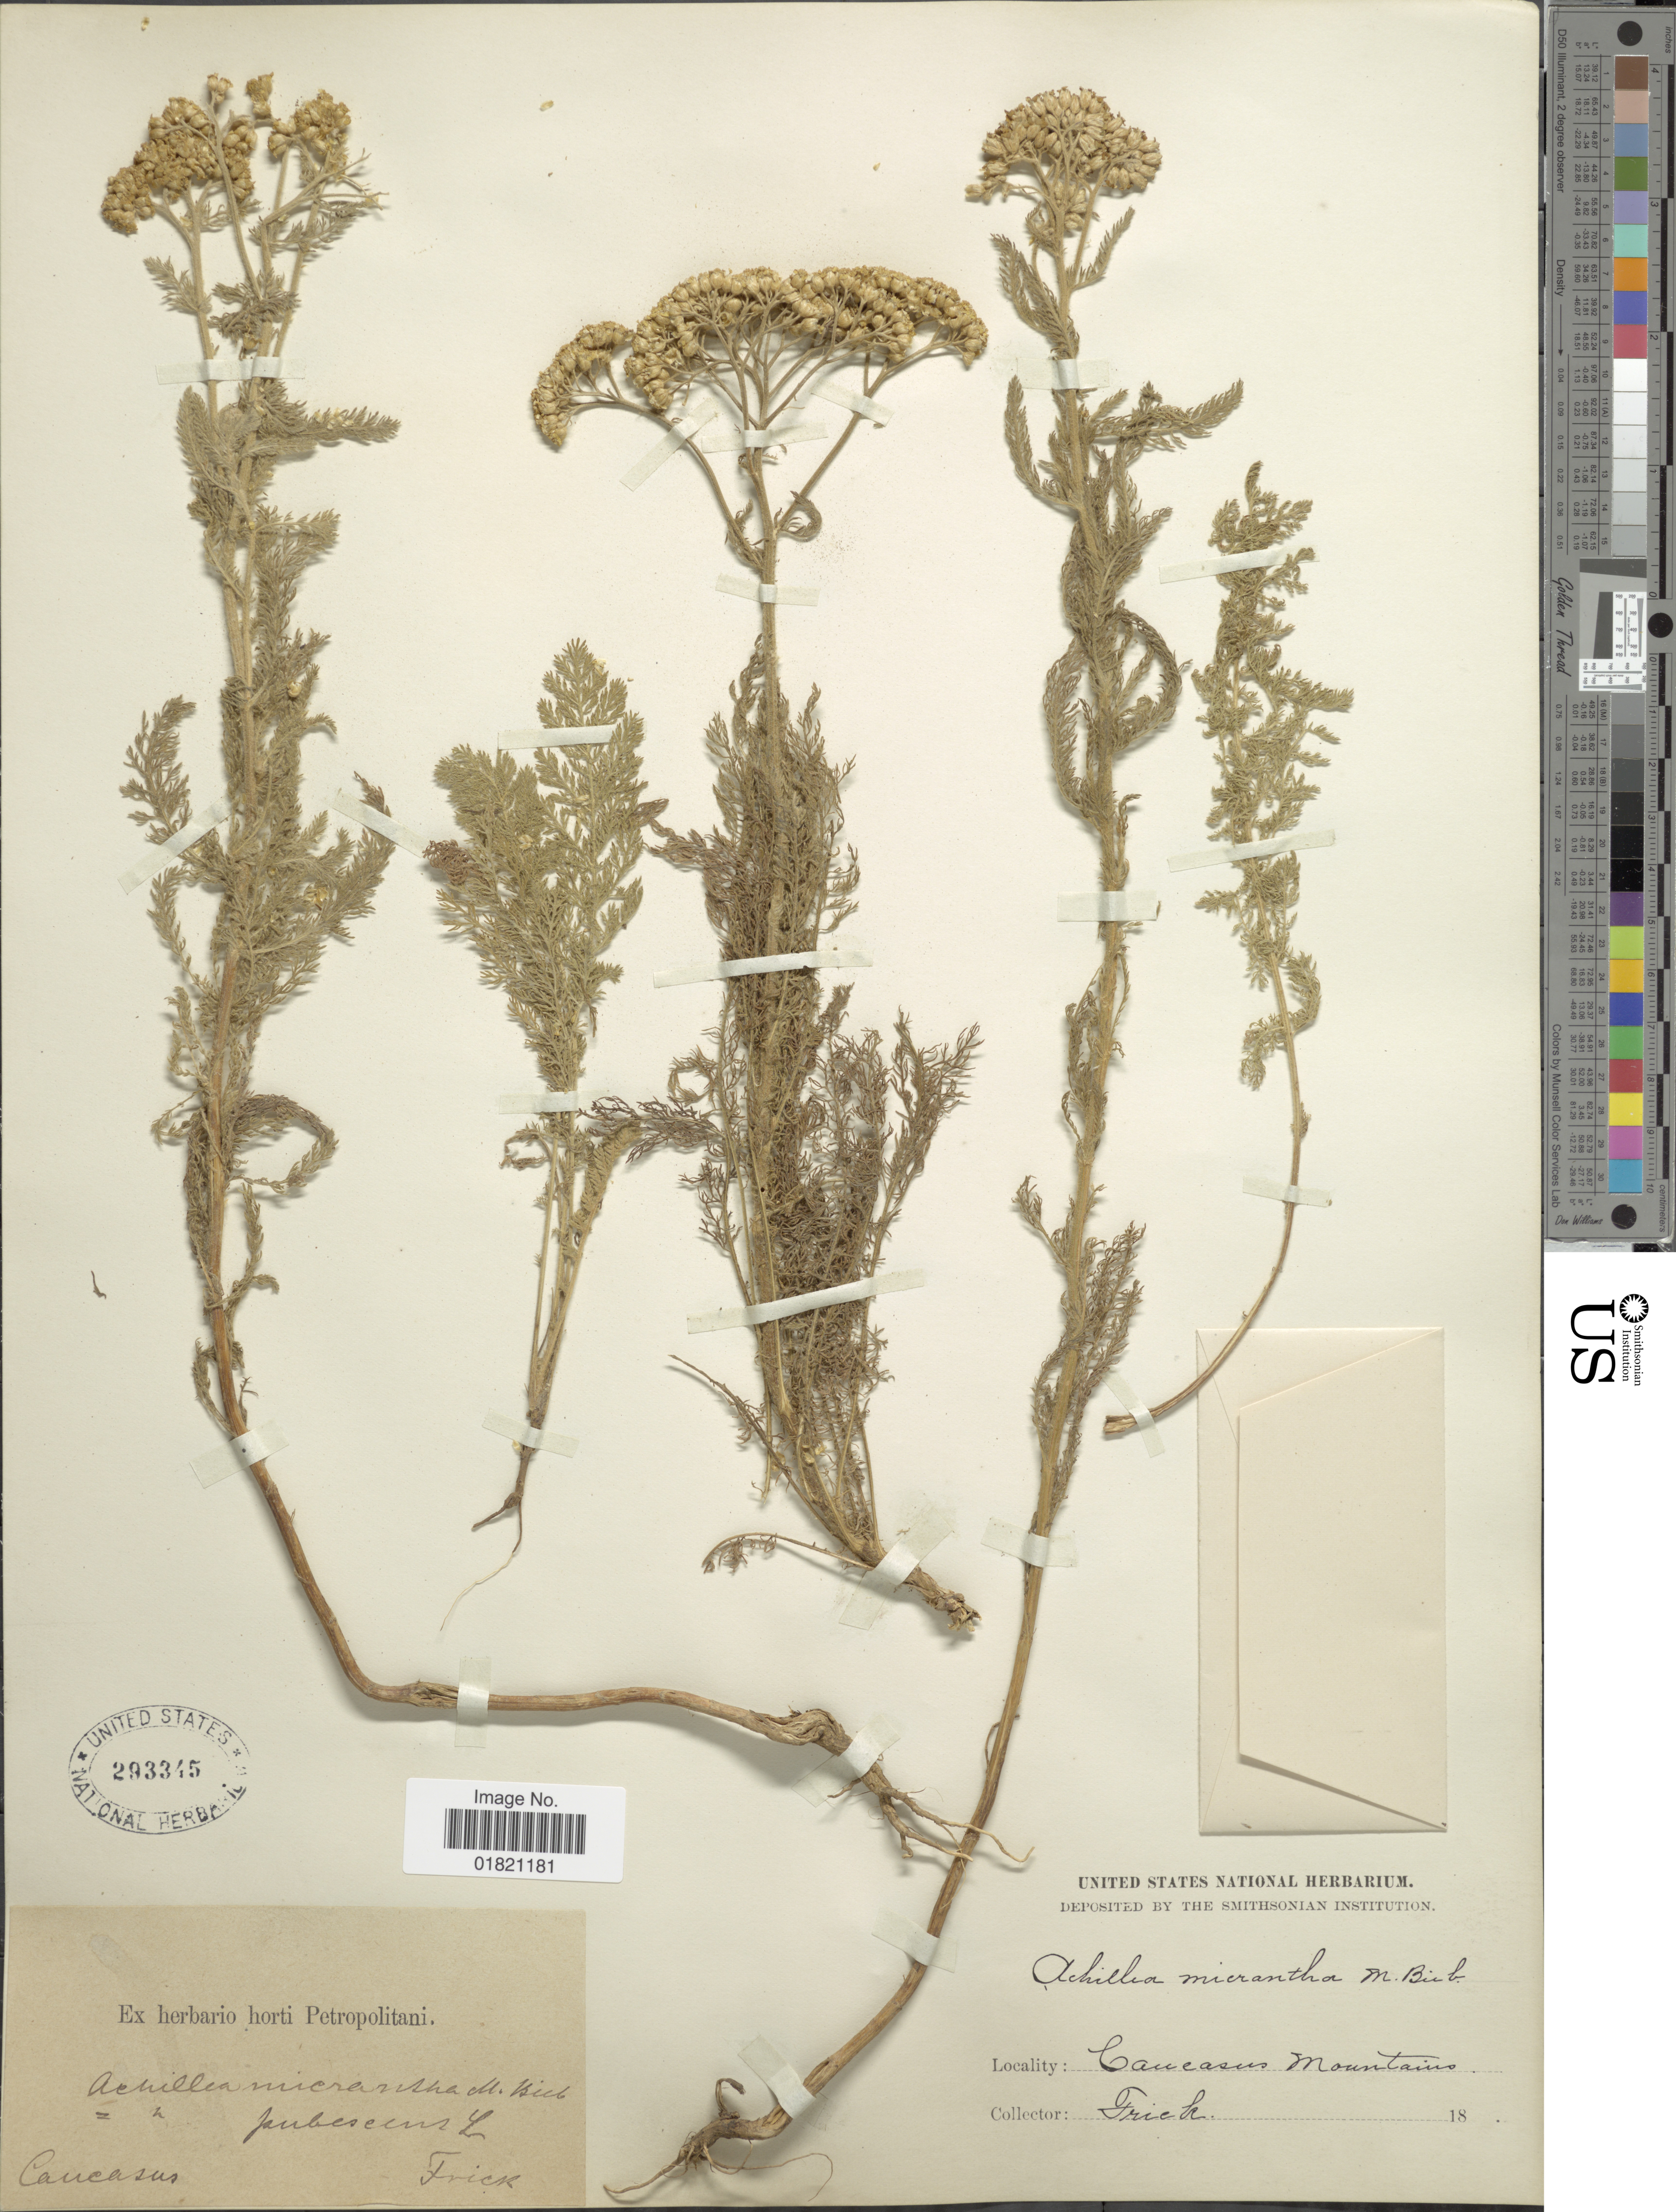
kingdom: Plantae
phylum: Tracheophyta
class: Magnoliopsida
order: Asterales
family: Asteraceae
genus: Achillea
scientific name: Achillea micrantha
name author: M. Bieb.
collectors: Frick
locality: Caucasus Mountains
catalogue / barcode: US 293345